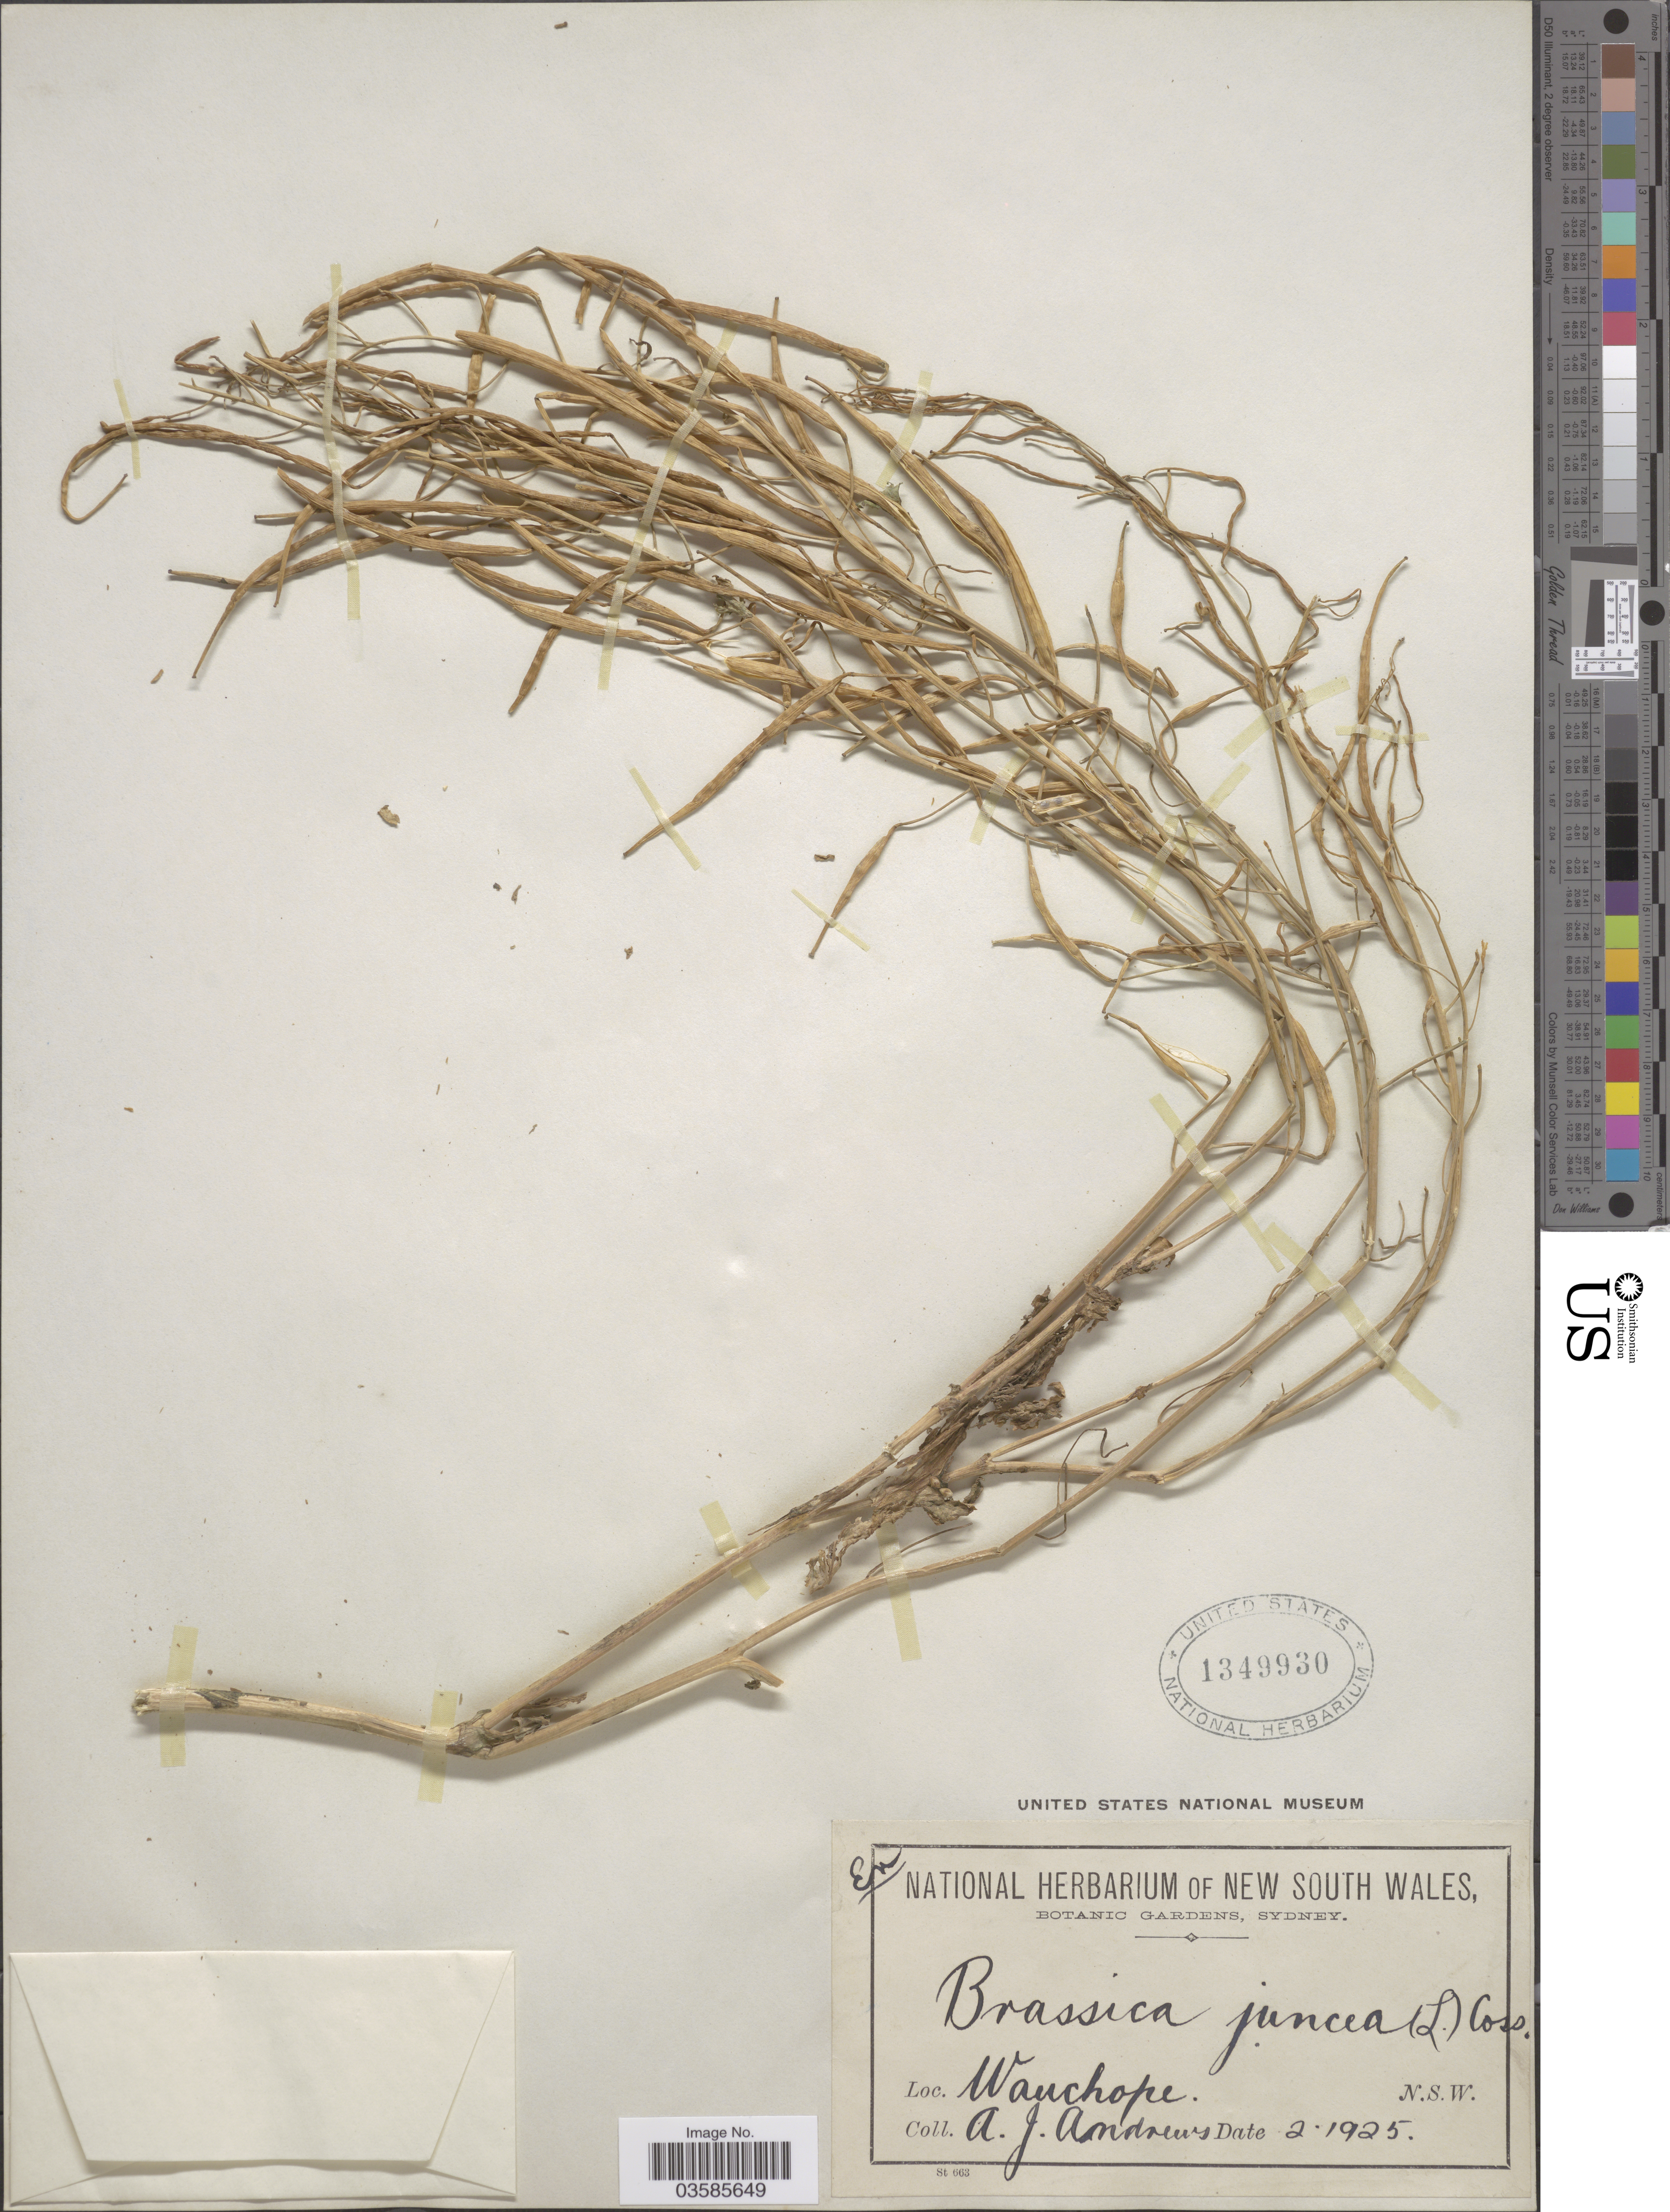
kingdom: Plantae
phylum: Tracheophyta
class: Magnoliopsida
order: Brassicales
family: Brassicaceae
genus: Brassica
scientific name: Brassica juncea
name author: (L.) Czern.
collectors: Andrews A. J.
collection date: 1925-02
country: Australia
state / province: New South Wales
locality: Wauchope; N.S.W.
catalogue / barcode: US 1349930